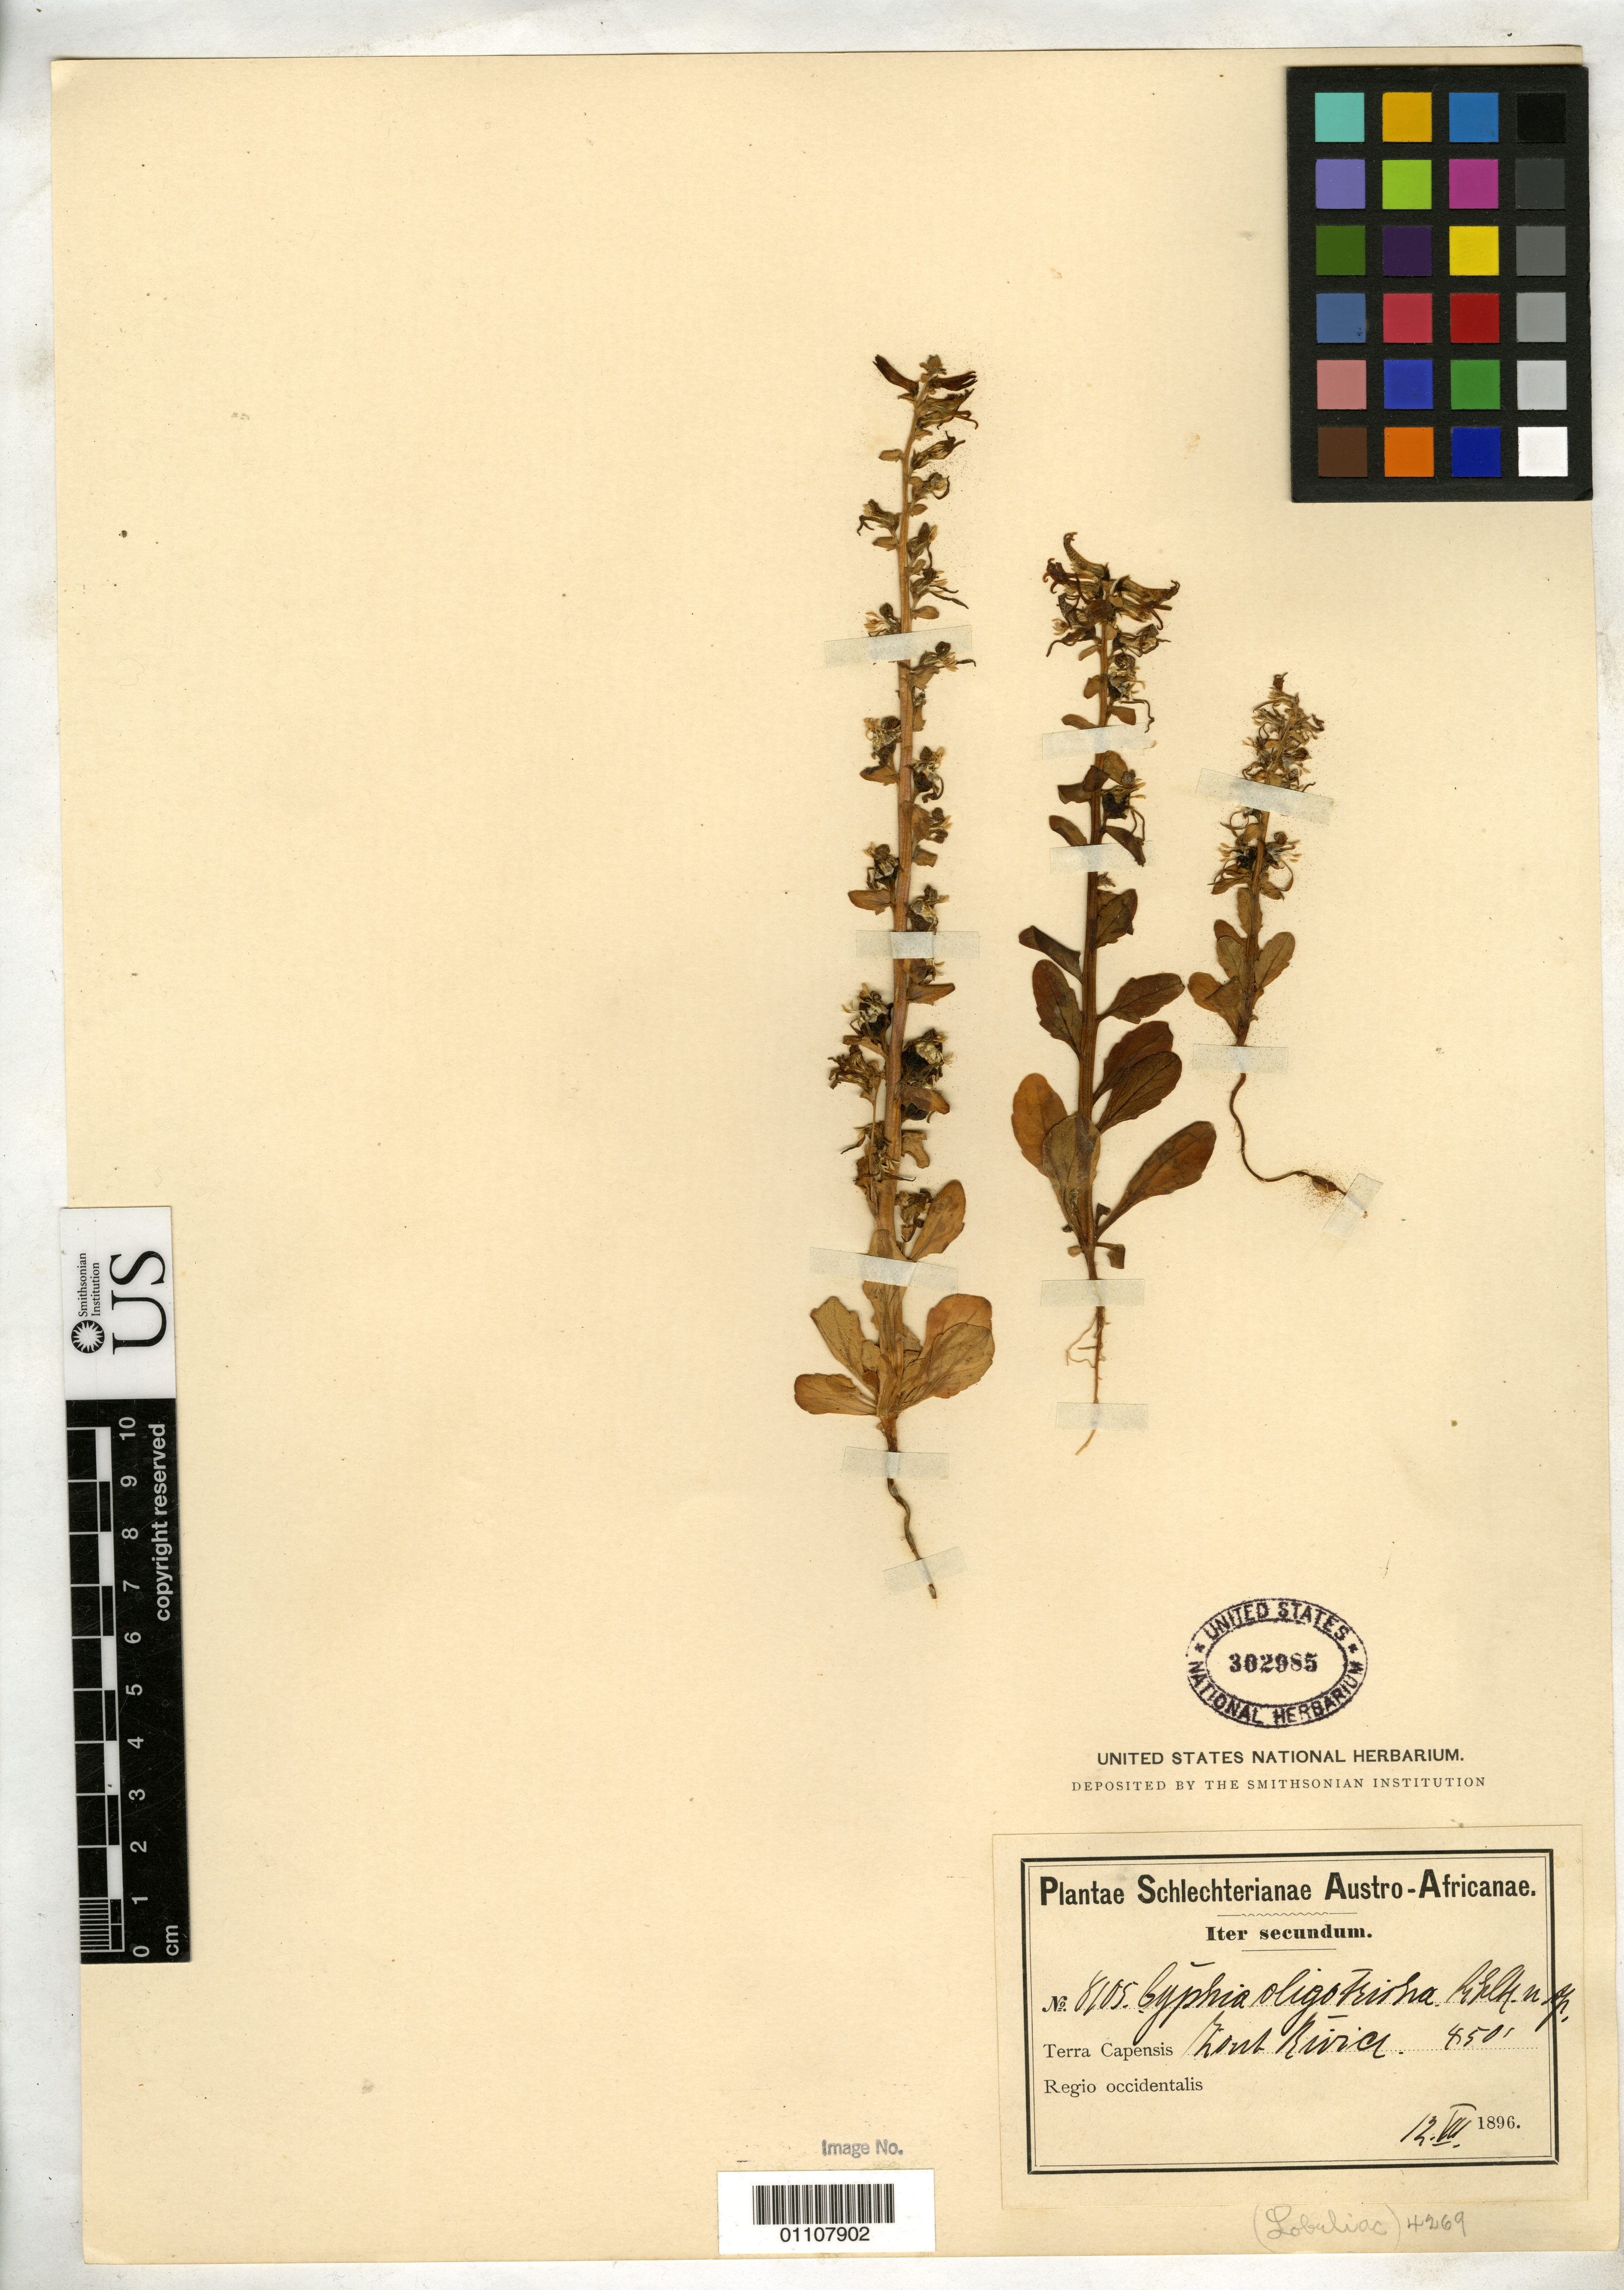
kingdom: Plantae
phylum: Tracheophyta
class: Magnoliopsida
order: Asterales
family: Campanulaceae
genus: Cyphia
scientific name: Cyphia oligotricha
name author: Schltr.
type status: Isotype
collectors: F. R. R. Schlechter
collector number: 8105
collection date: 1896-07-12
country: South Africa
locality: Terra Cpensis Zout River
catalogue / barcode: US 302985